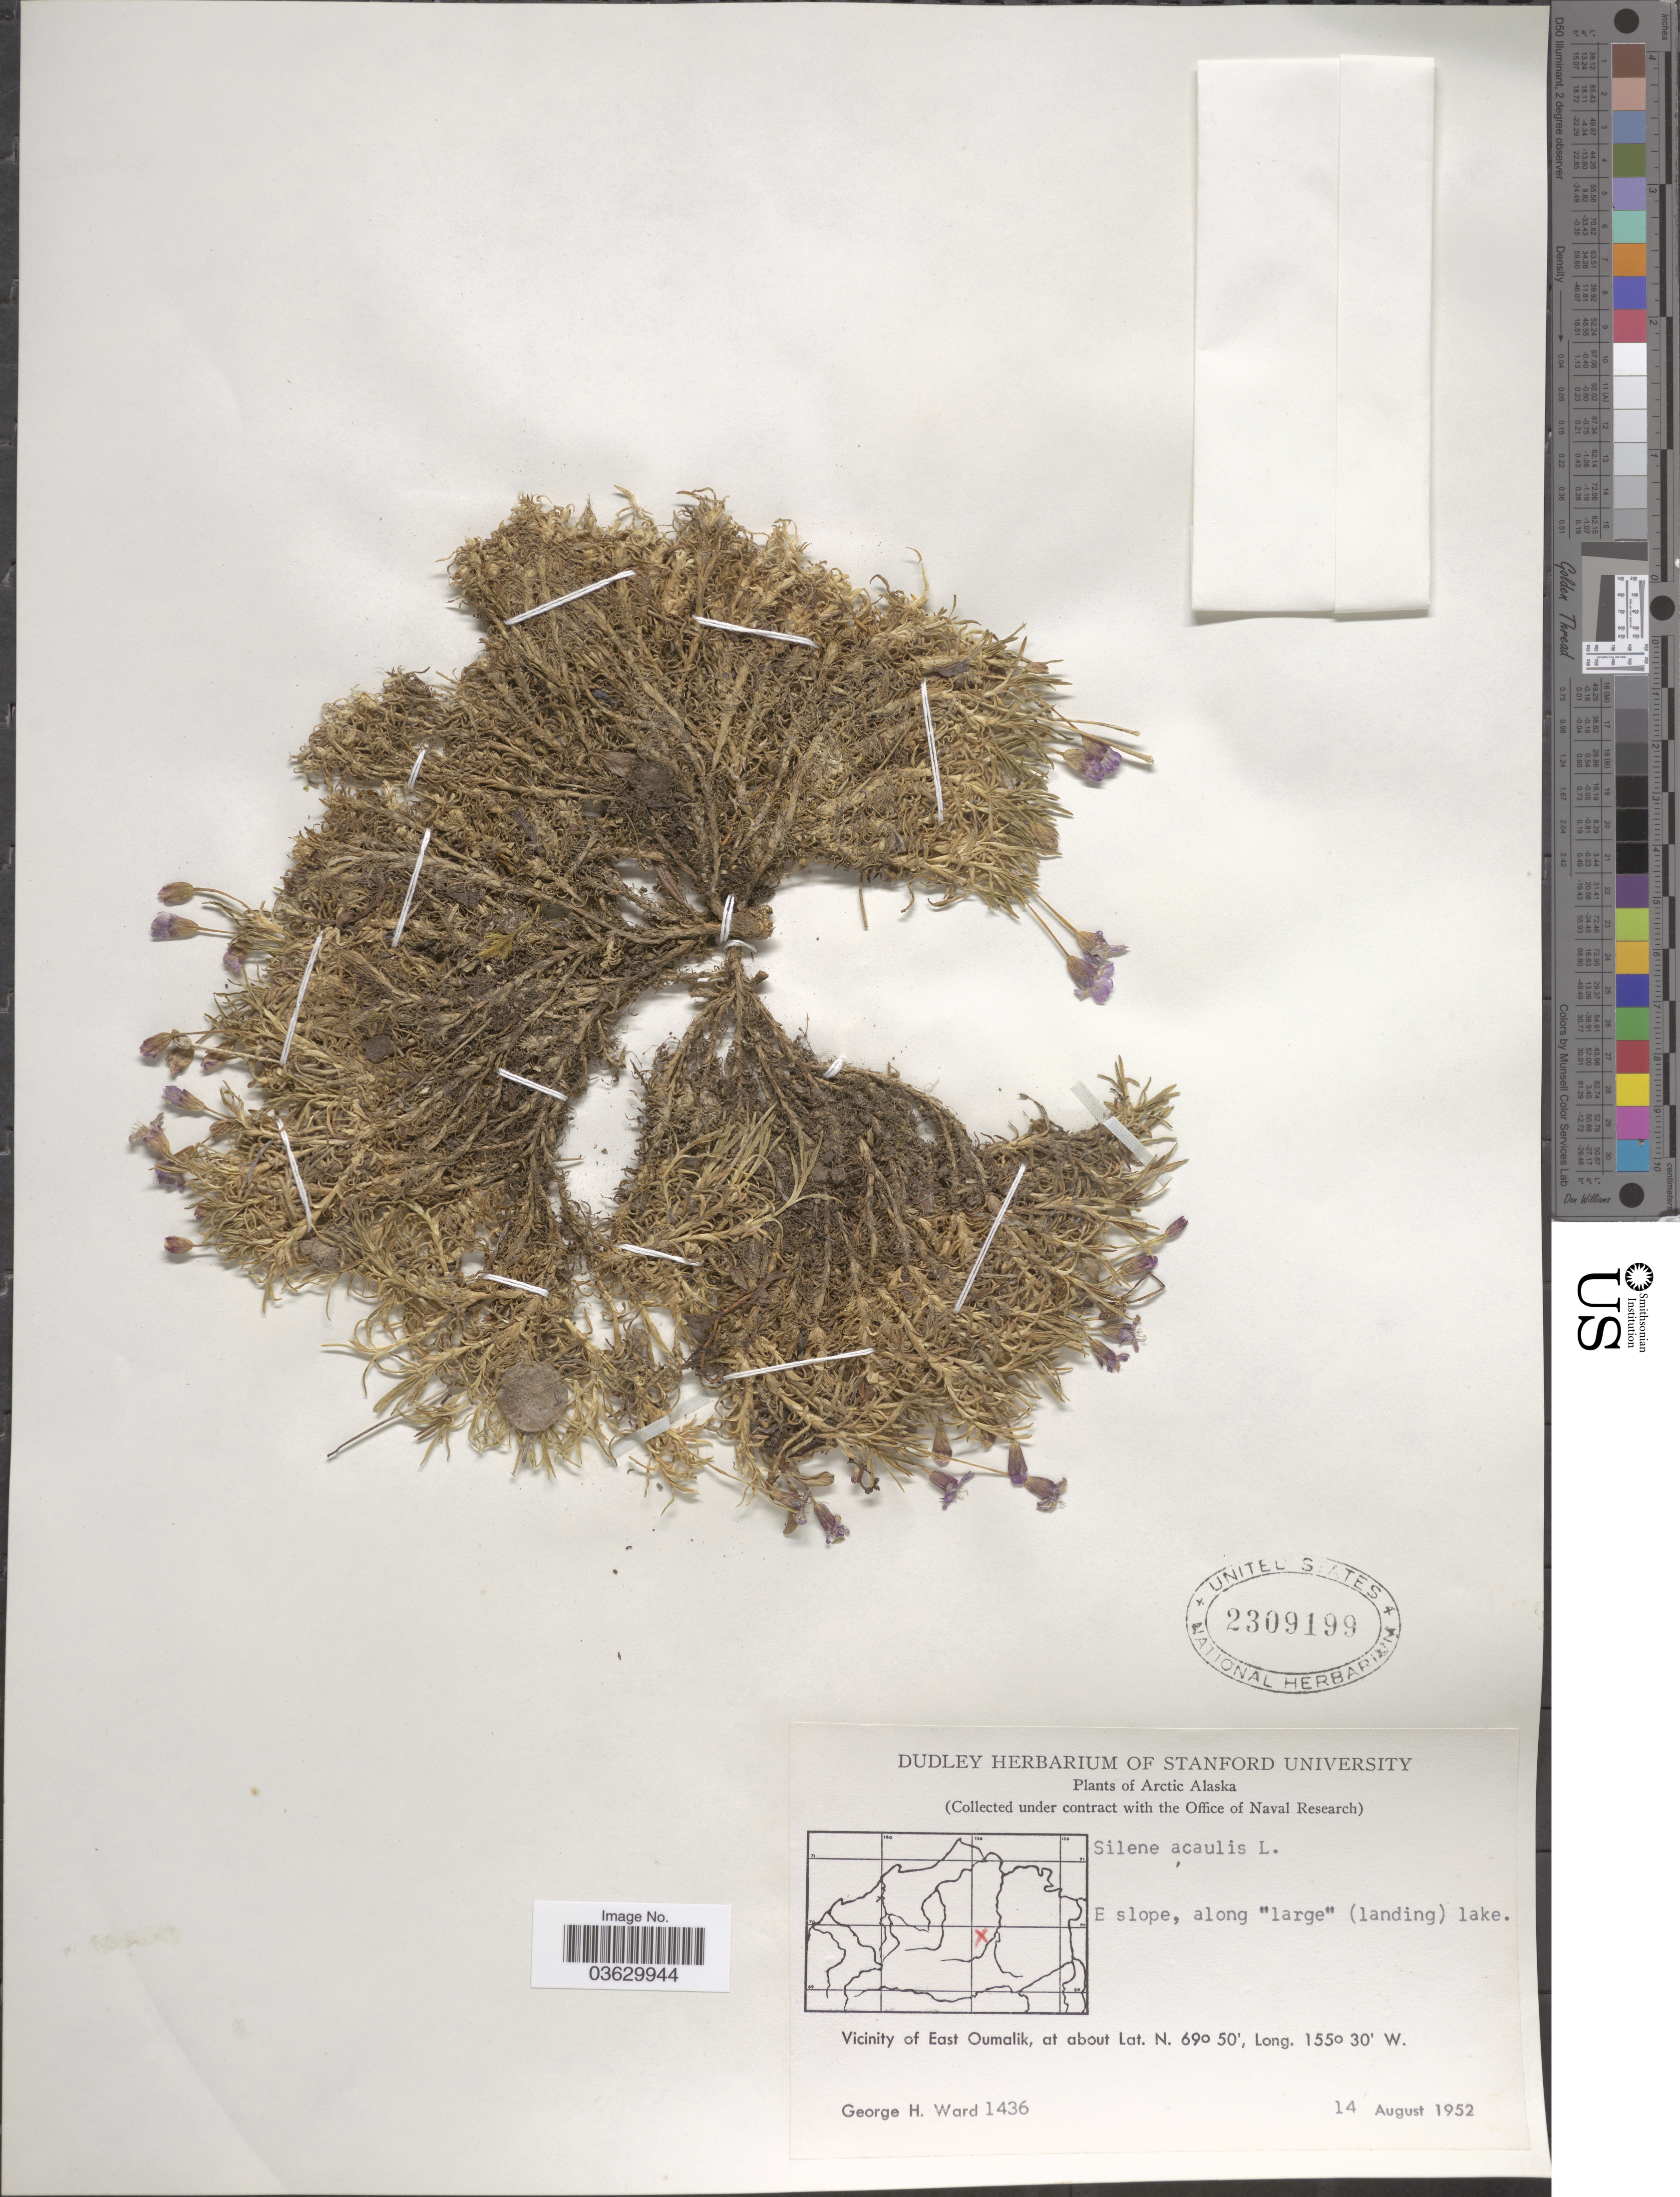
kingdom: Plantae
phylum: Tracheophyta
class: Magnoliopsida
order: Caryophyllales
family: Caryophyllaceae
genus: Silene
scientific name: Silene acaulis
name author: (L.) Jacq.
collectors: G. H. Ward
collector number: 1436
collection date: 1952-08-14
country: United States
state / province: Alaska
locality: Arctic Alaska. E slope, along "large" (landing) lake. Vicinity of East Oumalik.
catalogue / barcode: US 2309199